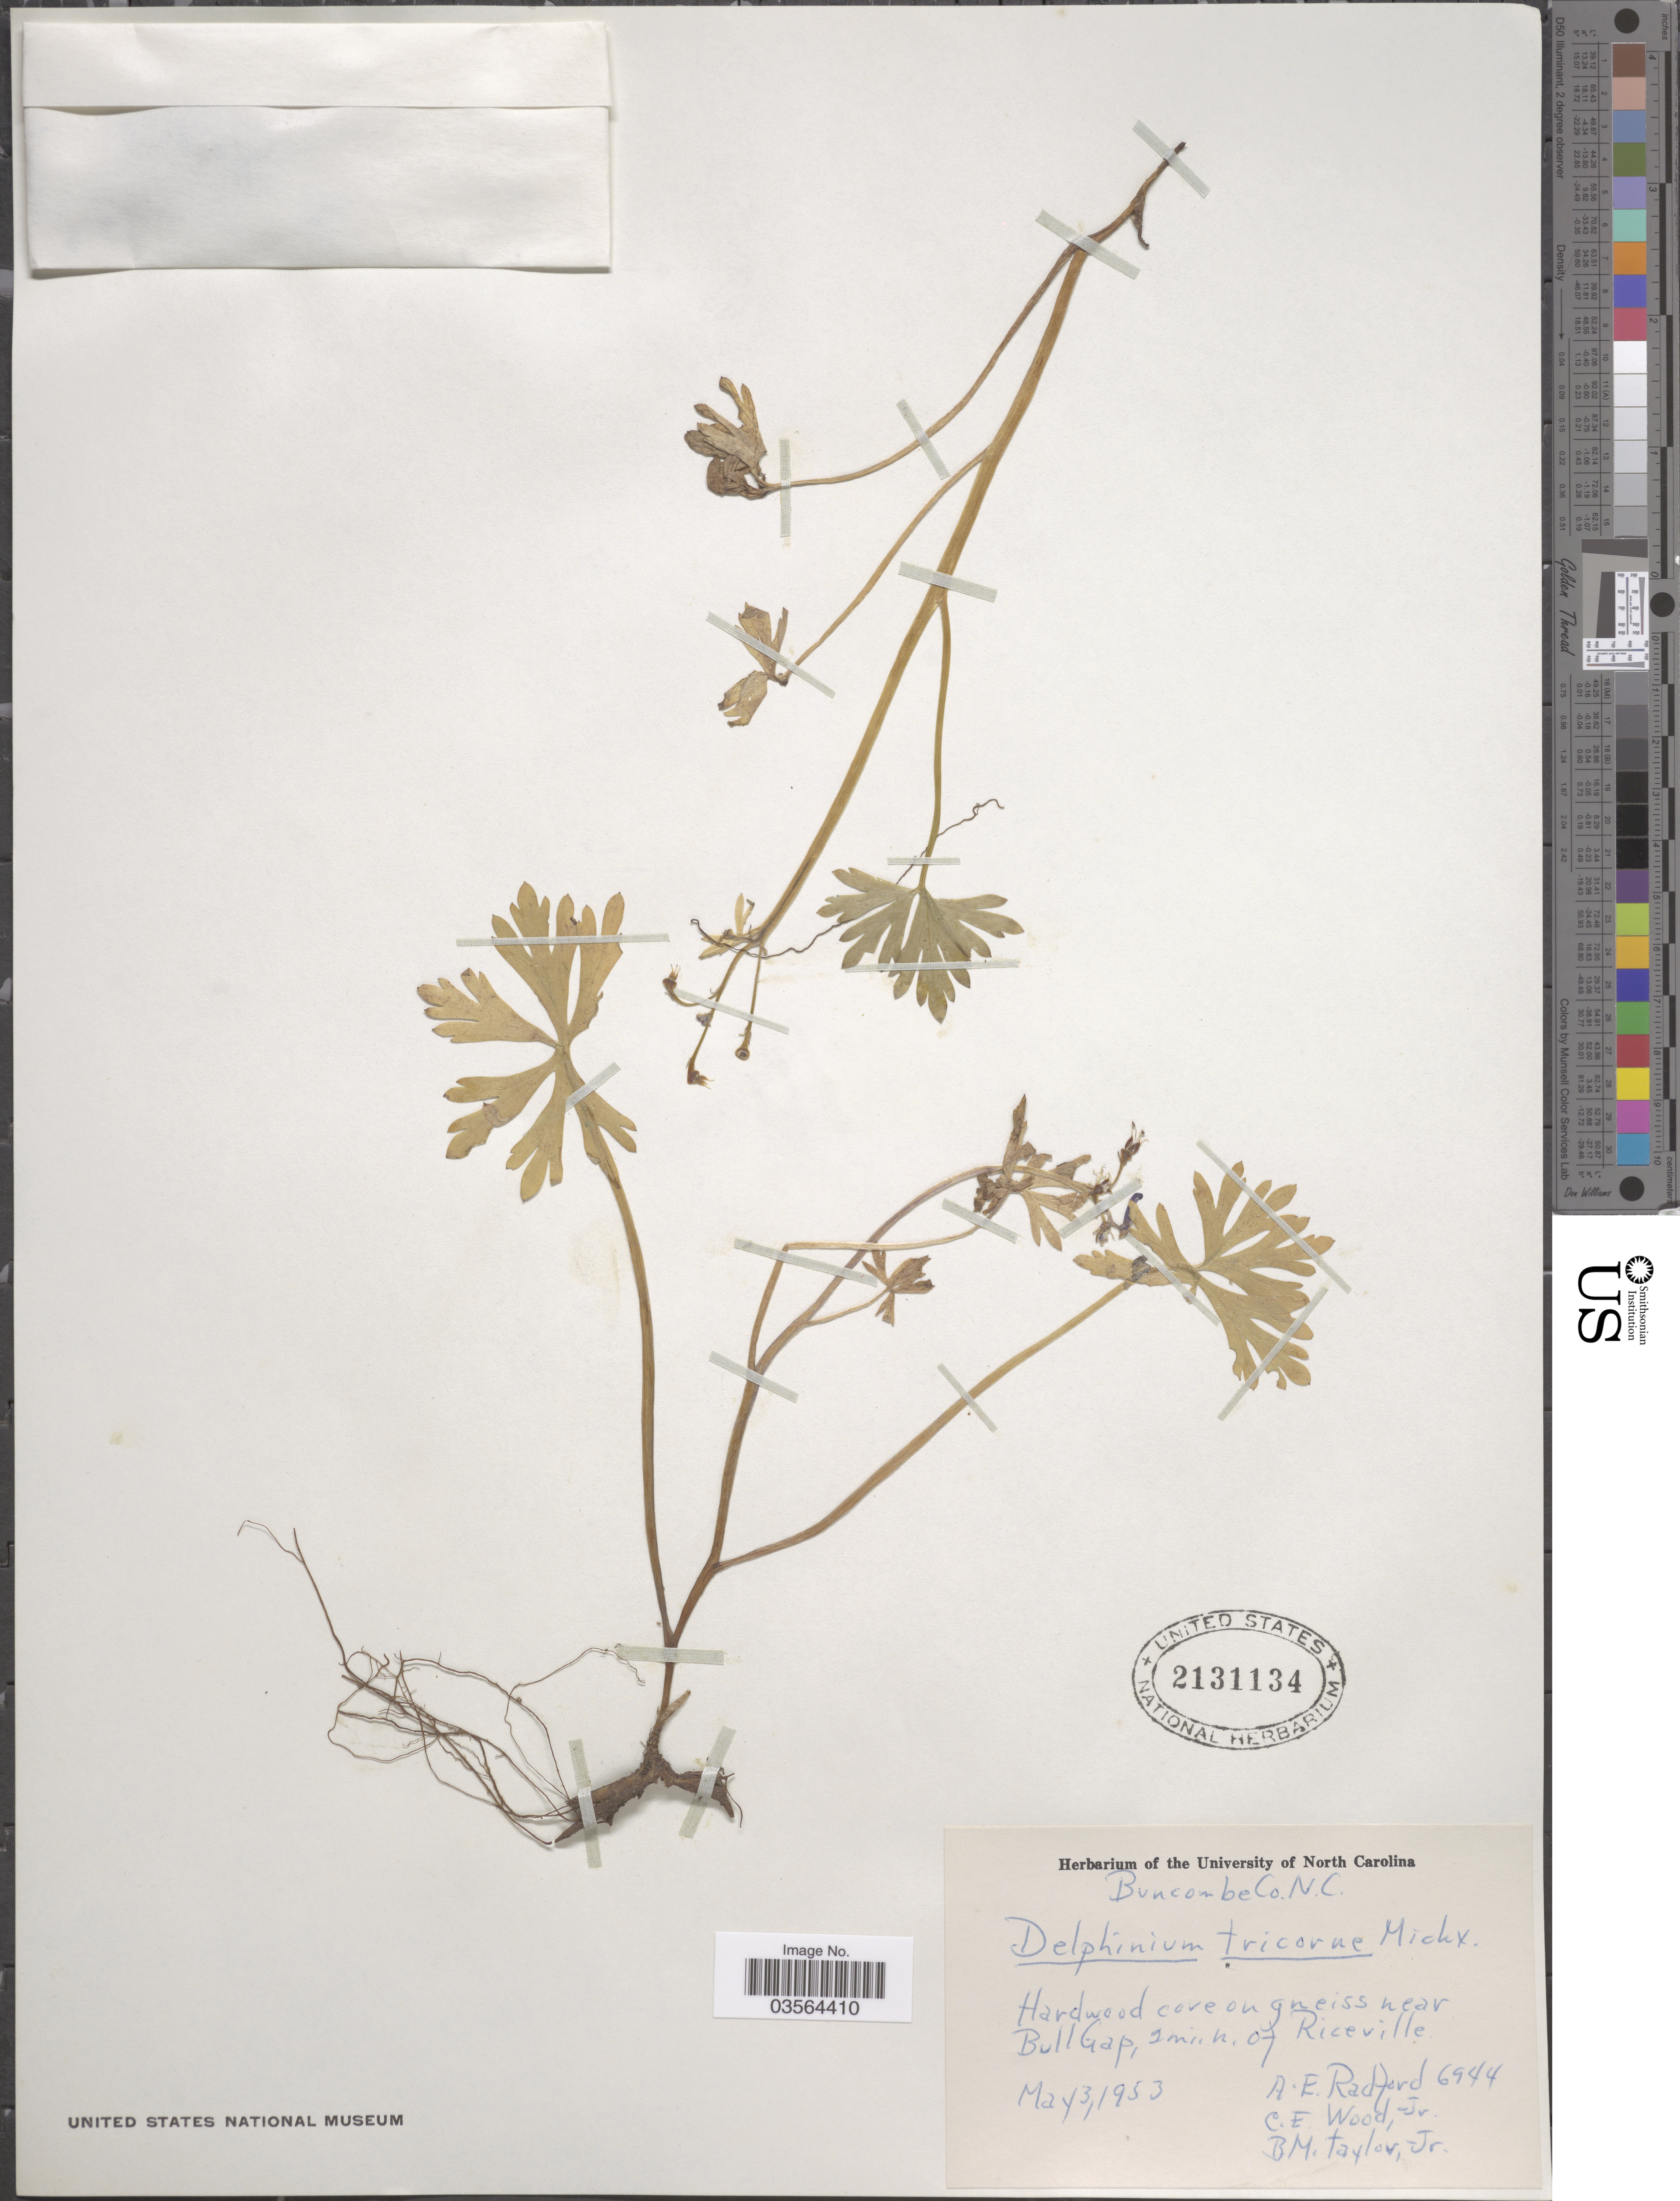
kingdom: Plantae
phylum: Tracheophyta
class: Magnoliopsida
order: Ranunculales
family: Ranunculaceae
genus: Delphinium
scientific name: Delphinium tricorne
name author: Michx.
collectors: A. E. Radford, C. Wood & B. Taylor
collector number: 6944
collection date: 1953-05-03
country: United States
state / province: North Carolina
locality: Buncombe Co. Near Bull Gap, 2 mi. n. of Riceville.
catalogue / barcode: US 2131134